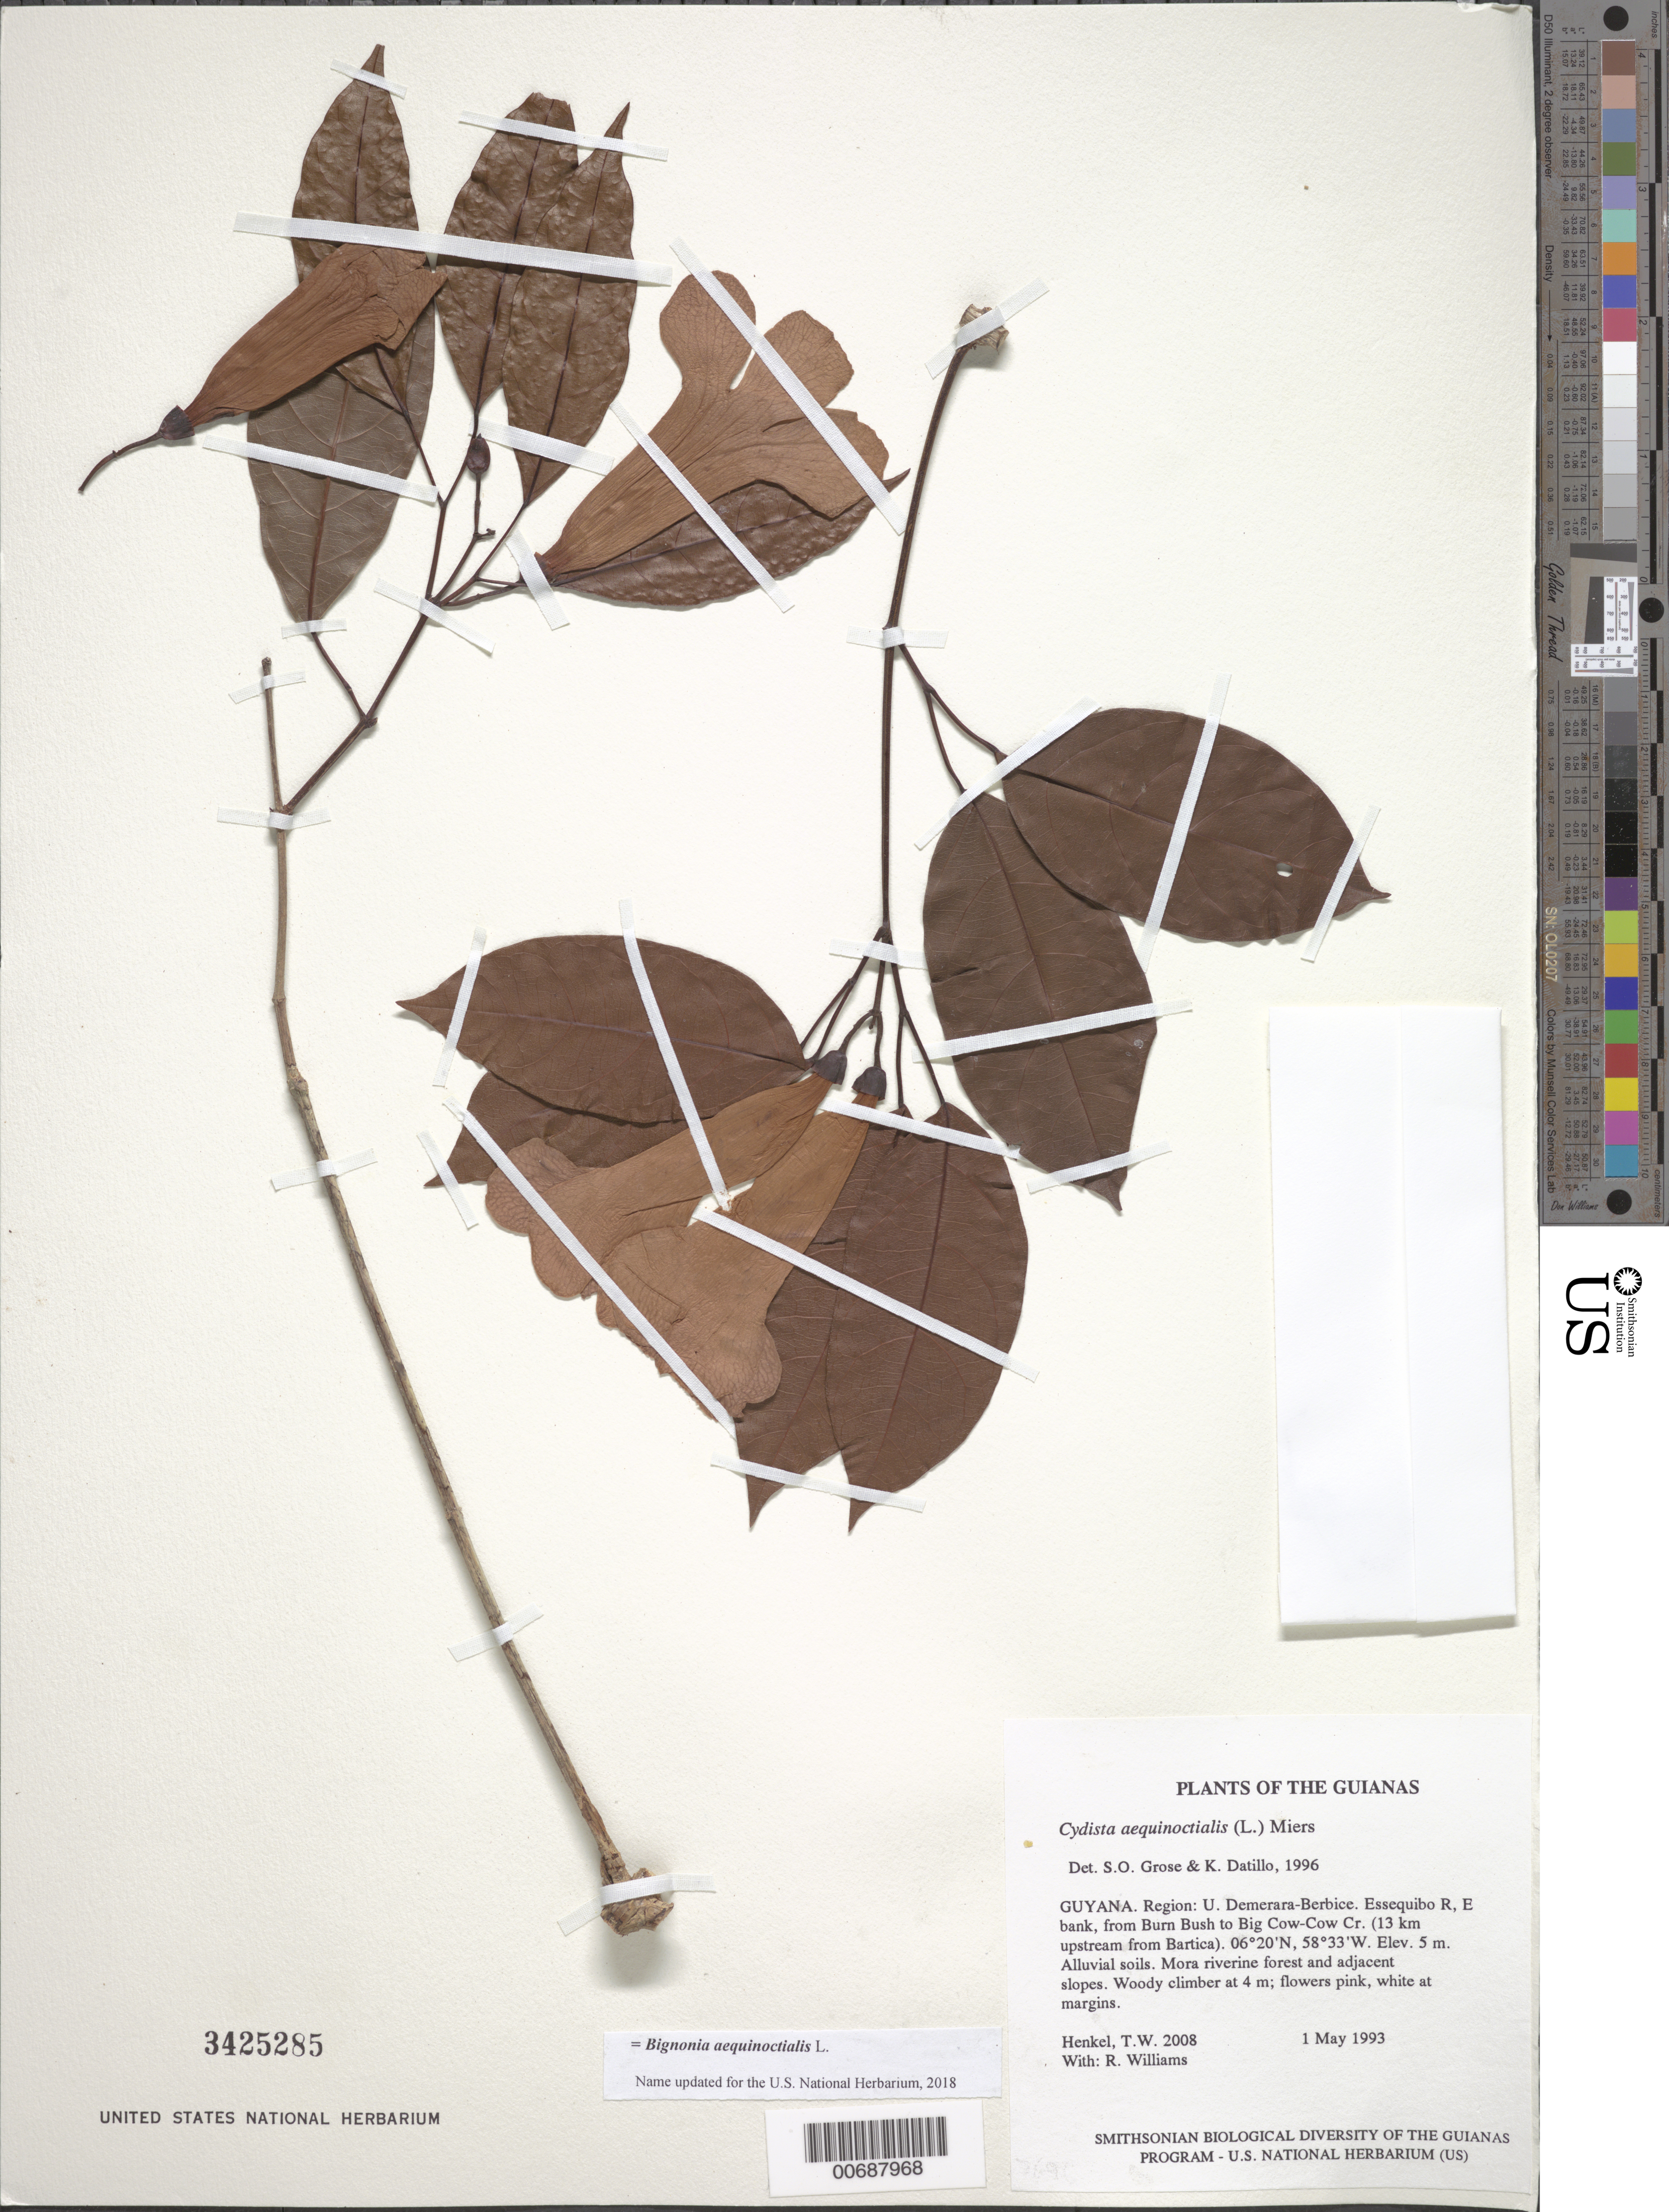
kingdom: Plantae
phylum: Tracheophyta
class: Magnoliopsida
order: Lamiales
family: Bignoniaceae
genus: Bignonia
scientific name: Bignonia aequinoctialis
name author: L.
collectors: T. Henkel & R. Williams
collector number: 2008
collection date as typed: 1 May 1993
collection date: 1993-05-01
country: Guyana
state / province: U. Demerara-Berbice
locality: Essequibo R, E bank, from Burn Bush to Big Cow-Cow Cr. (13 km upstream from Bartica)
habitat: Alluvial soils. Mora riverine forest and adjacent slopes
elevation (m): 5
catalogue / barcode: US 3425285